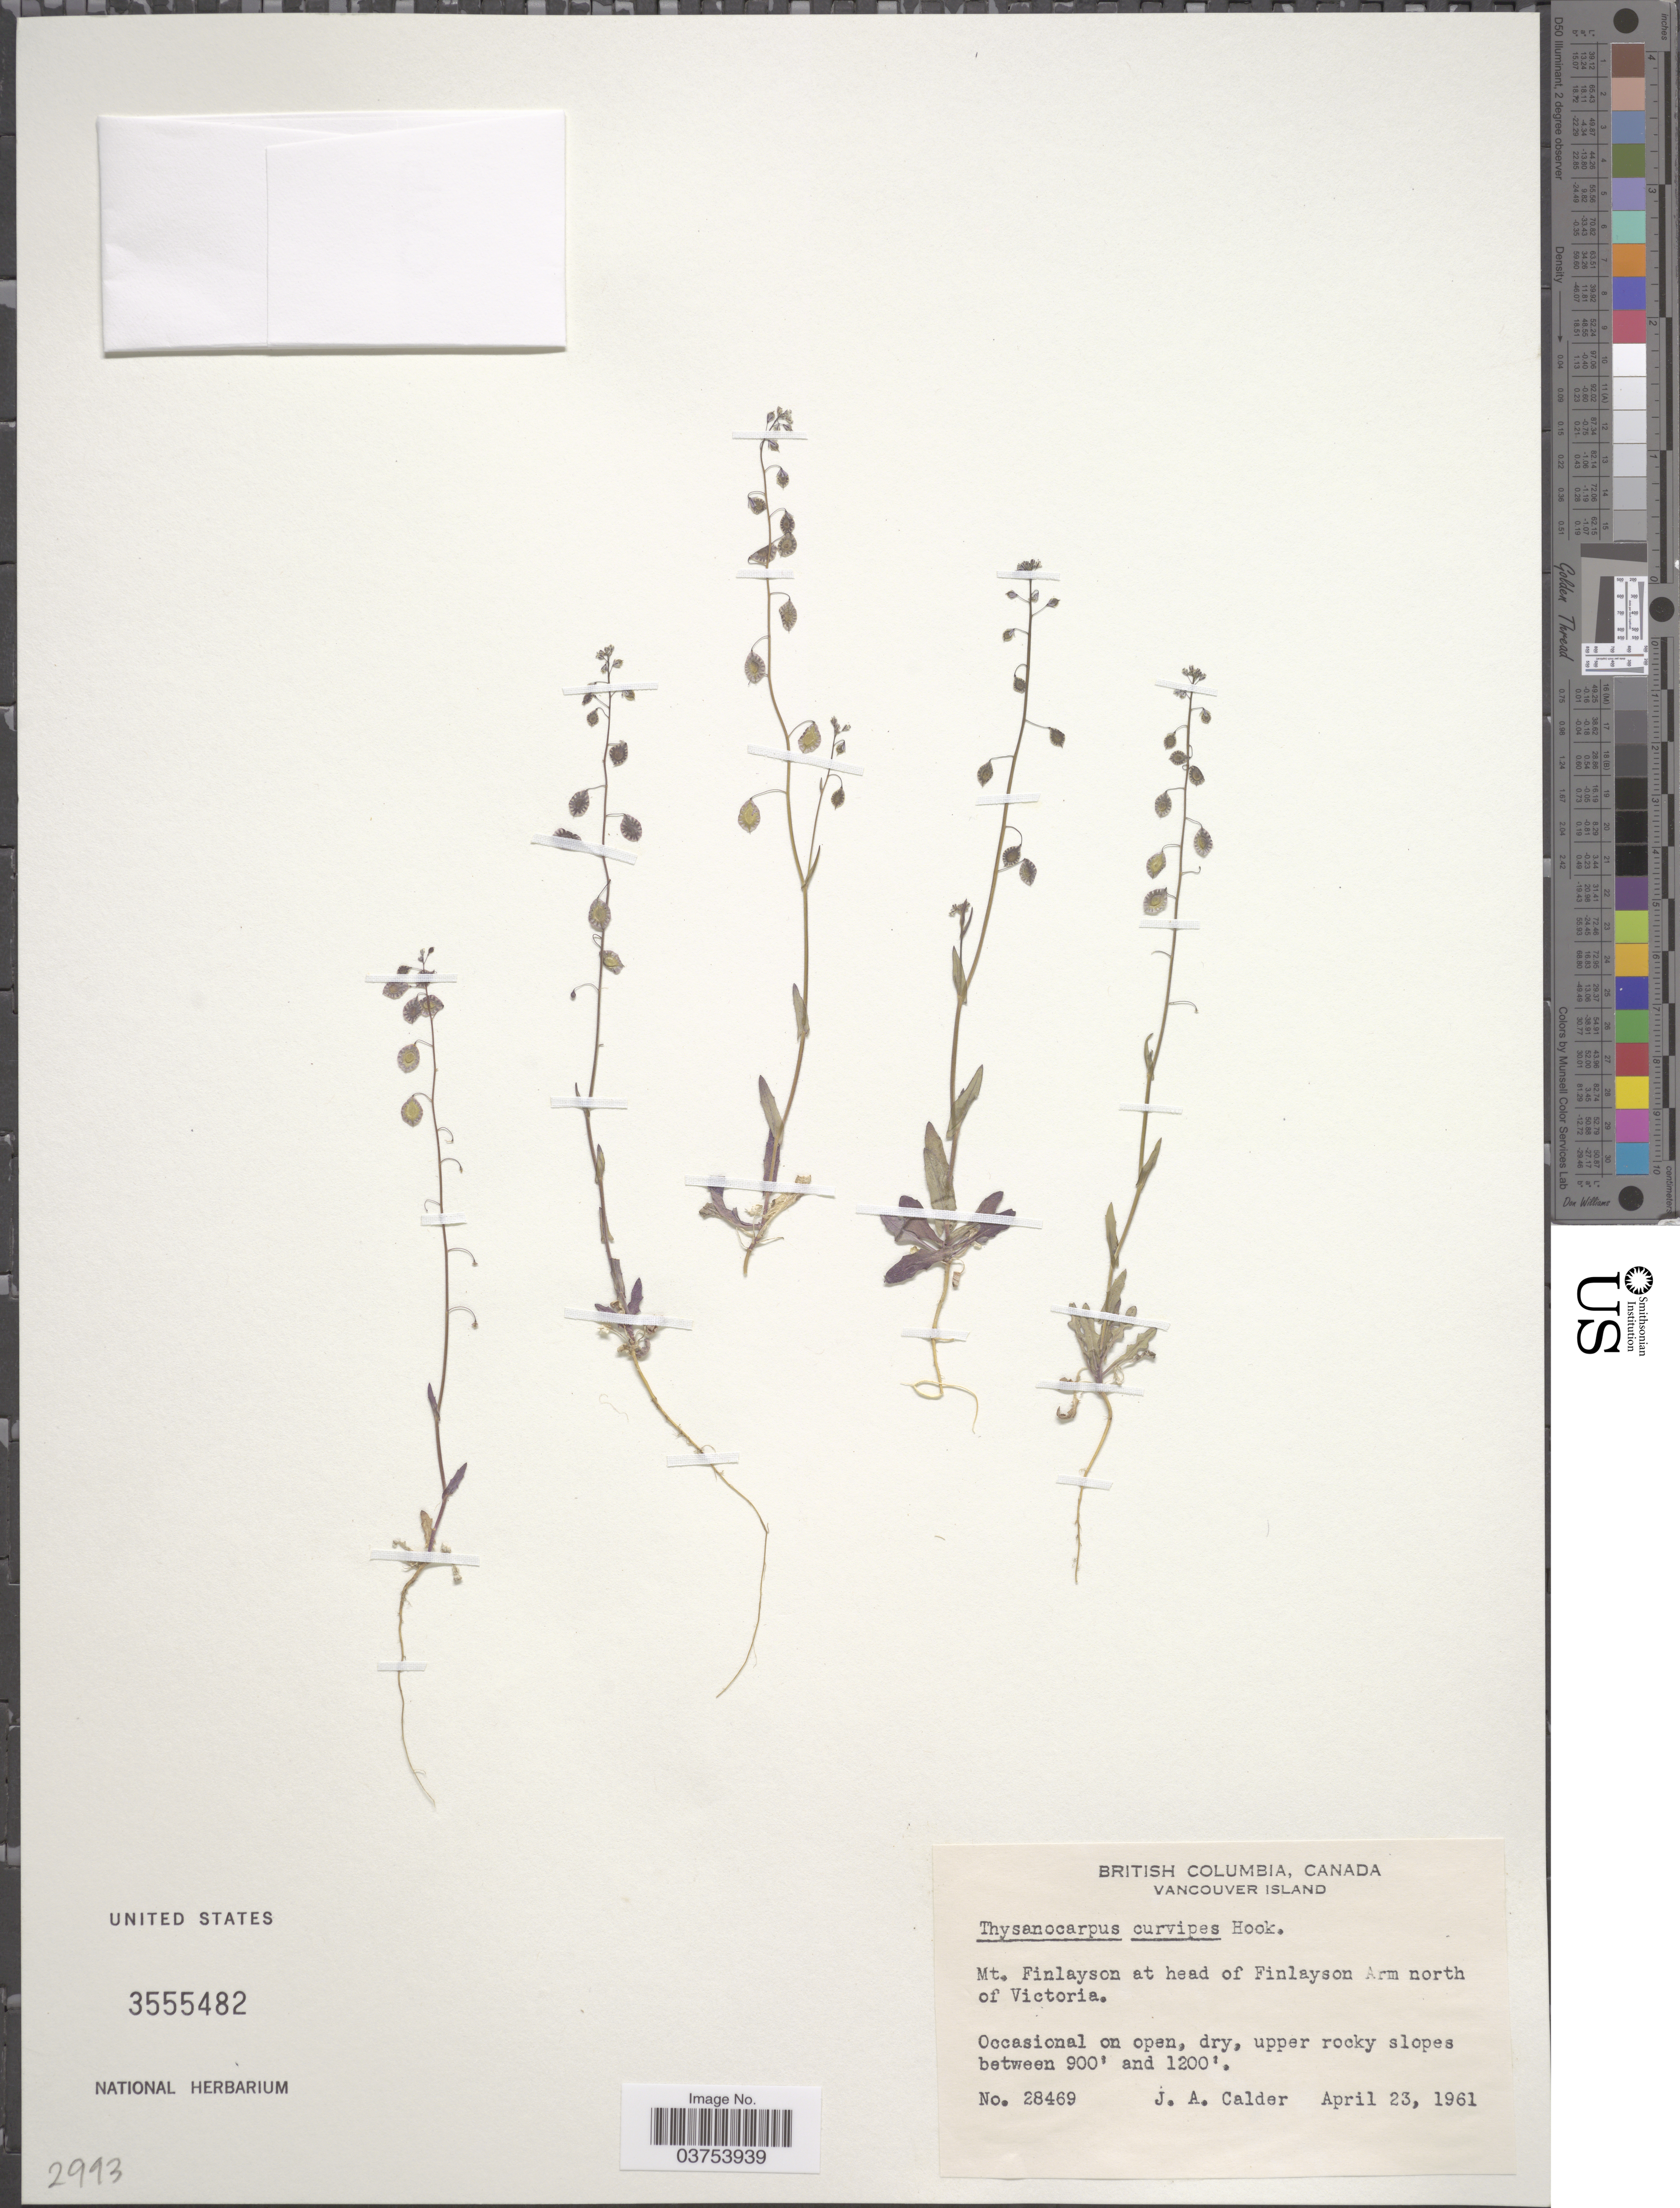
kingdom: Plantae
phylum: Tracheophyta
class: Magnoliopsida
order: Brassicales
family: Brassicaceae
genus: Thysanocarpus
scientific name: Thysanocarpus curvipes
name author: Hook.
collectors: J. A. Calder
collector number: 28469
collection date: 1961-04-23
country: Canada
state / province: British Columbia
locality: Vancouver Island. Mt. Finlayson at head of Finlayson Arm north of Victoria.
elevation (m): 274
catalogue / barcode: US 3555482